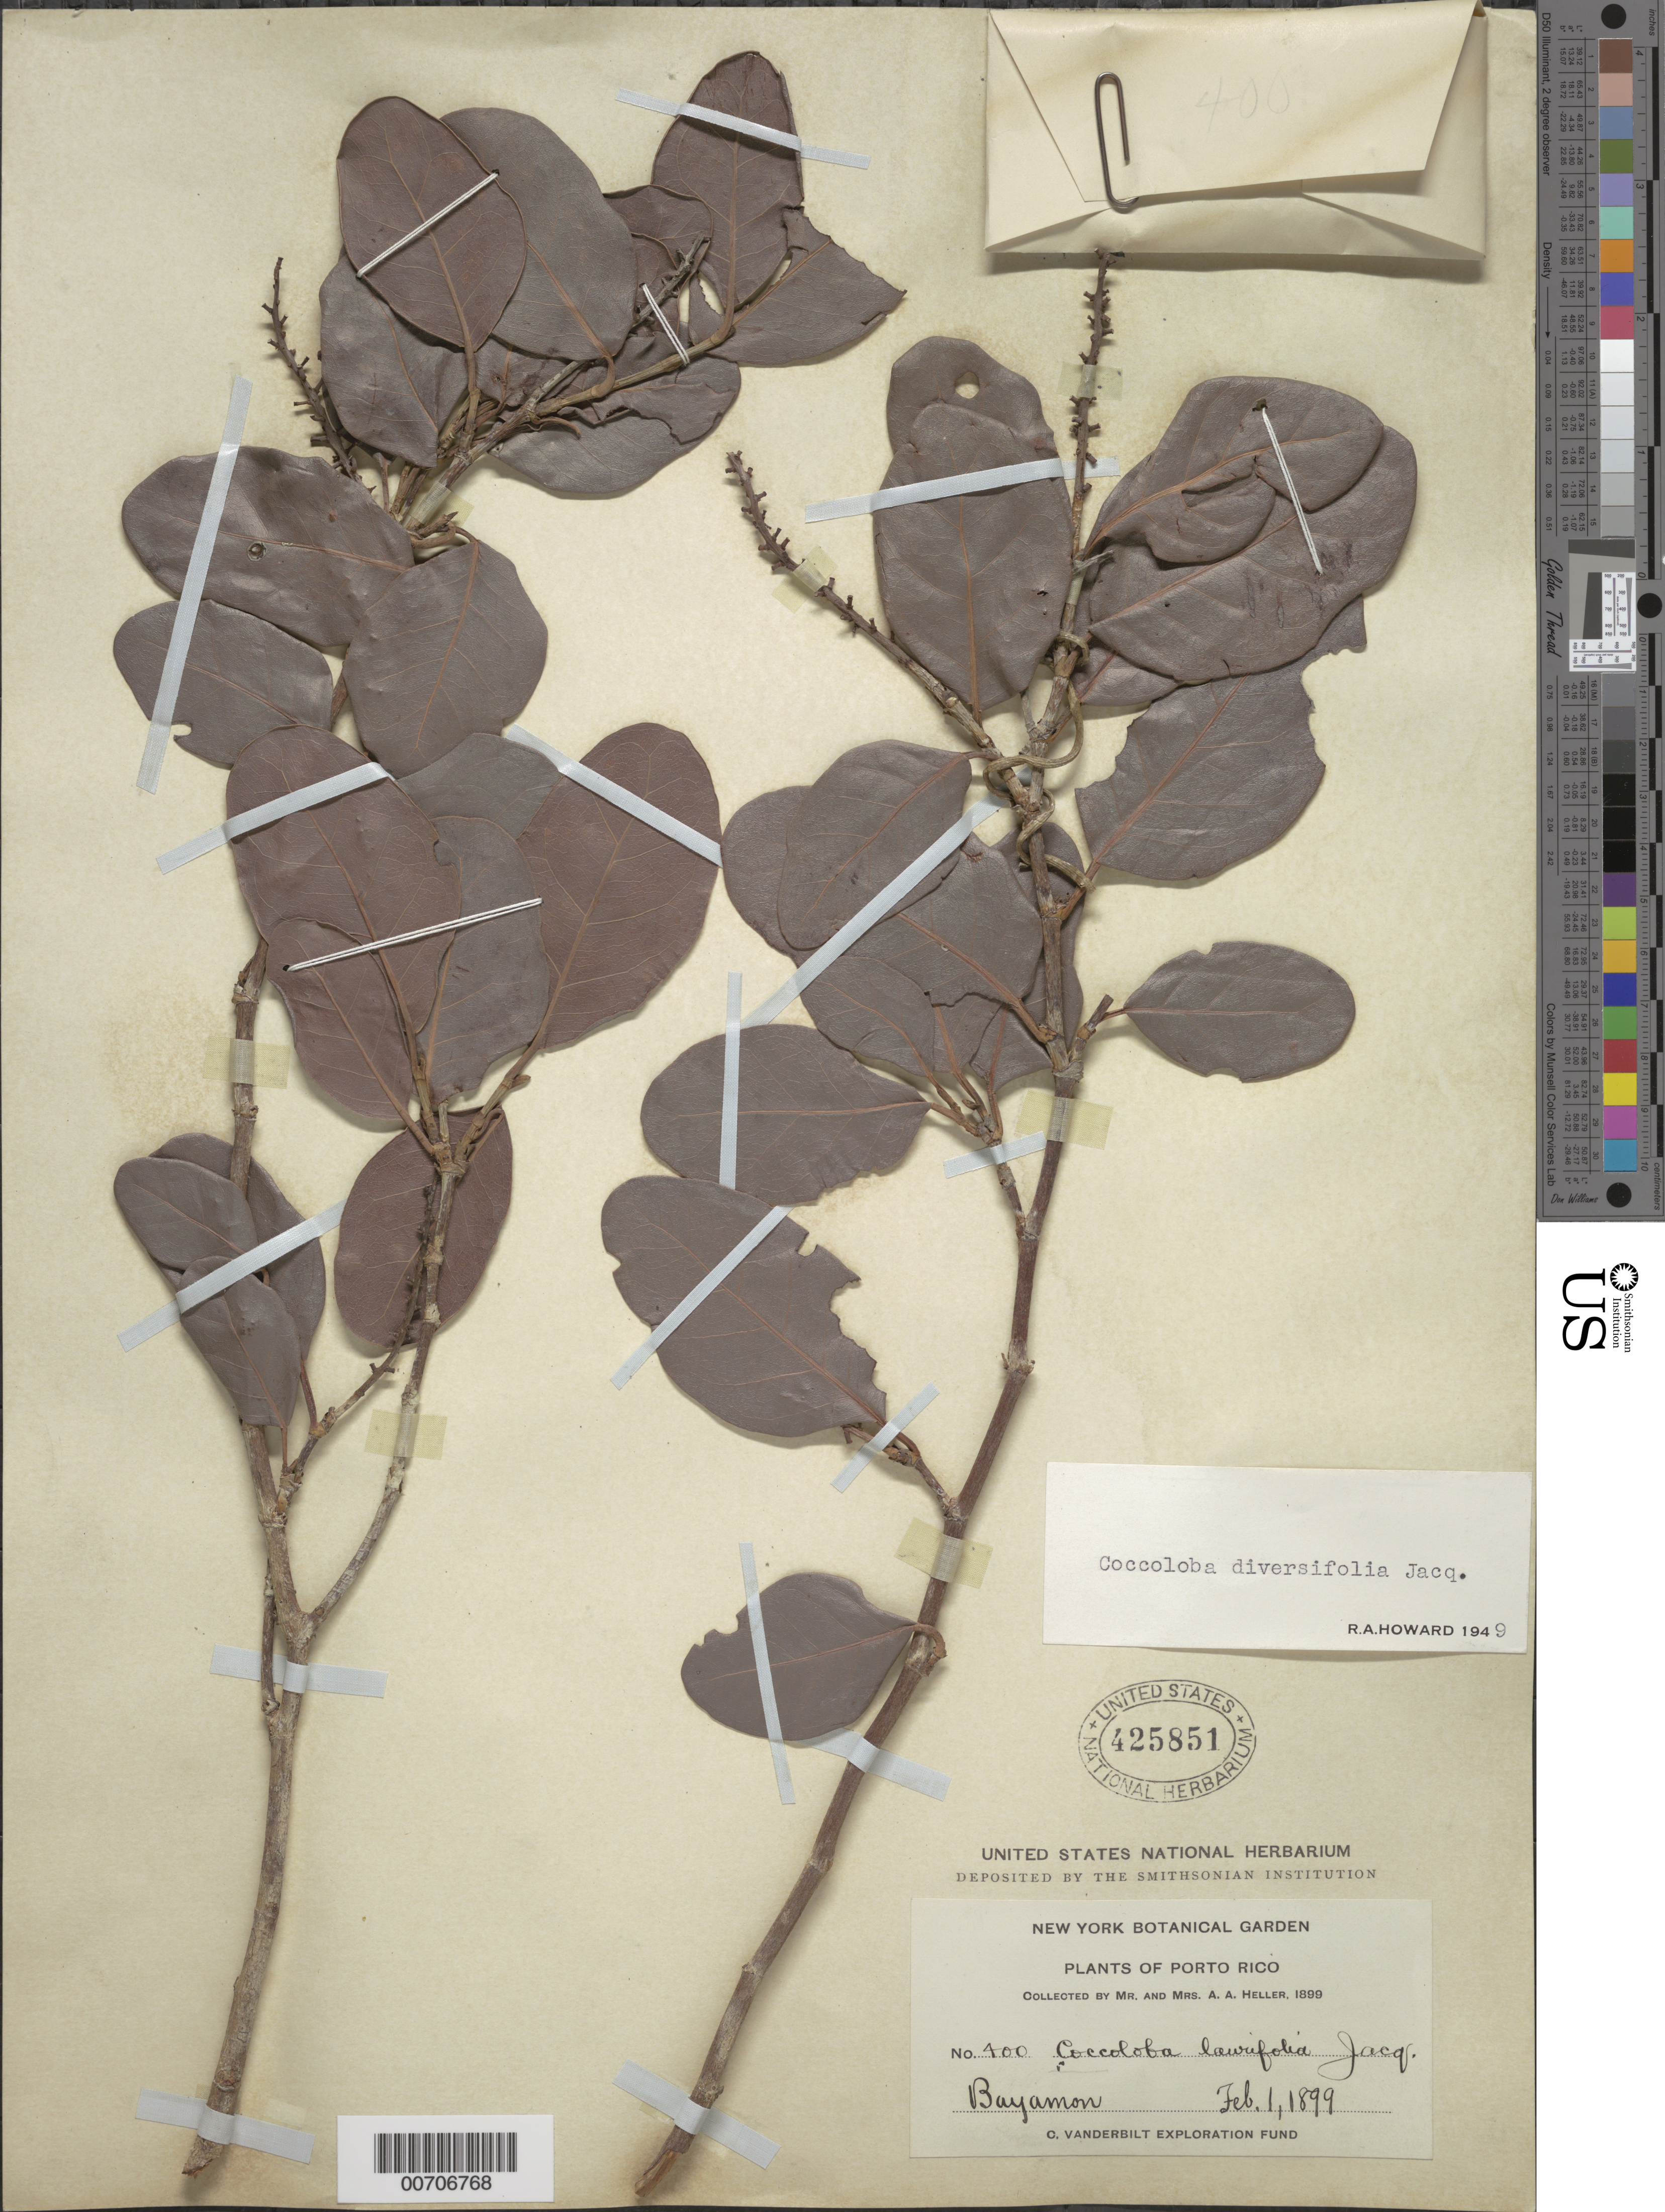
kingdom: Plantae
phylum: Tracheophyta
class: Magnoliopsida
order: Caryophyllales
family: Polygonaceae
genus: Coccoloba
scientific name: Coccoloba diversifolia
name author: Jacq.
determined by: Howard, R. A.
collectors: A. A. Heller & -- Heller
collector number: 400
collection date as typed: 01 Feb 1899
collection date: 1899-02-01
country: Puerto Rico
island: Greater Antilles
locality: Bayamon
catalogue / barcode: US 425851